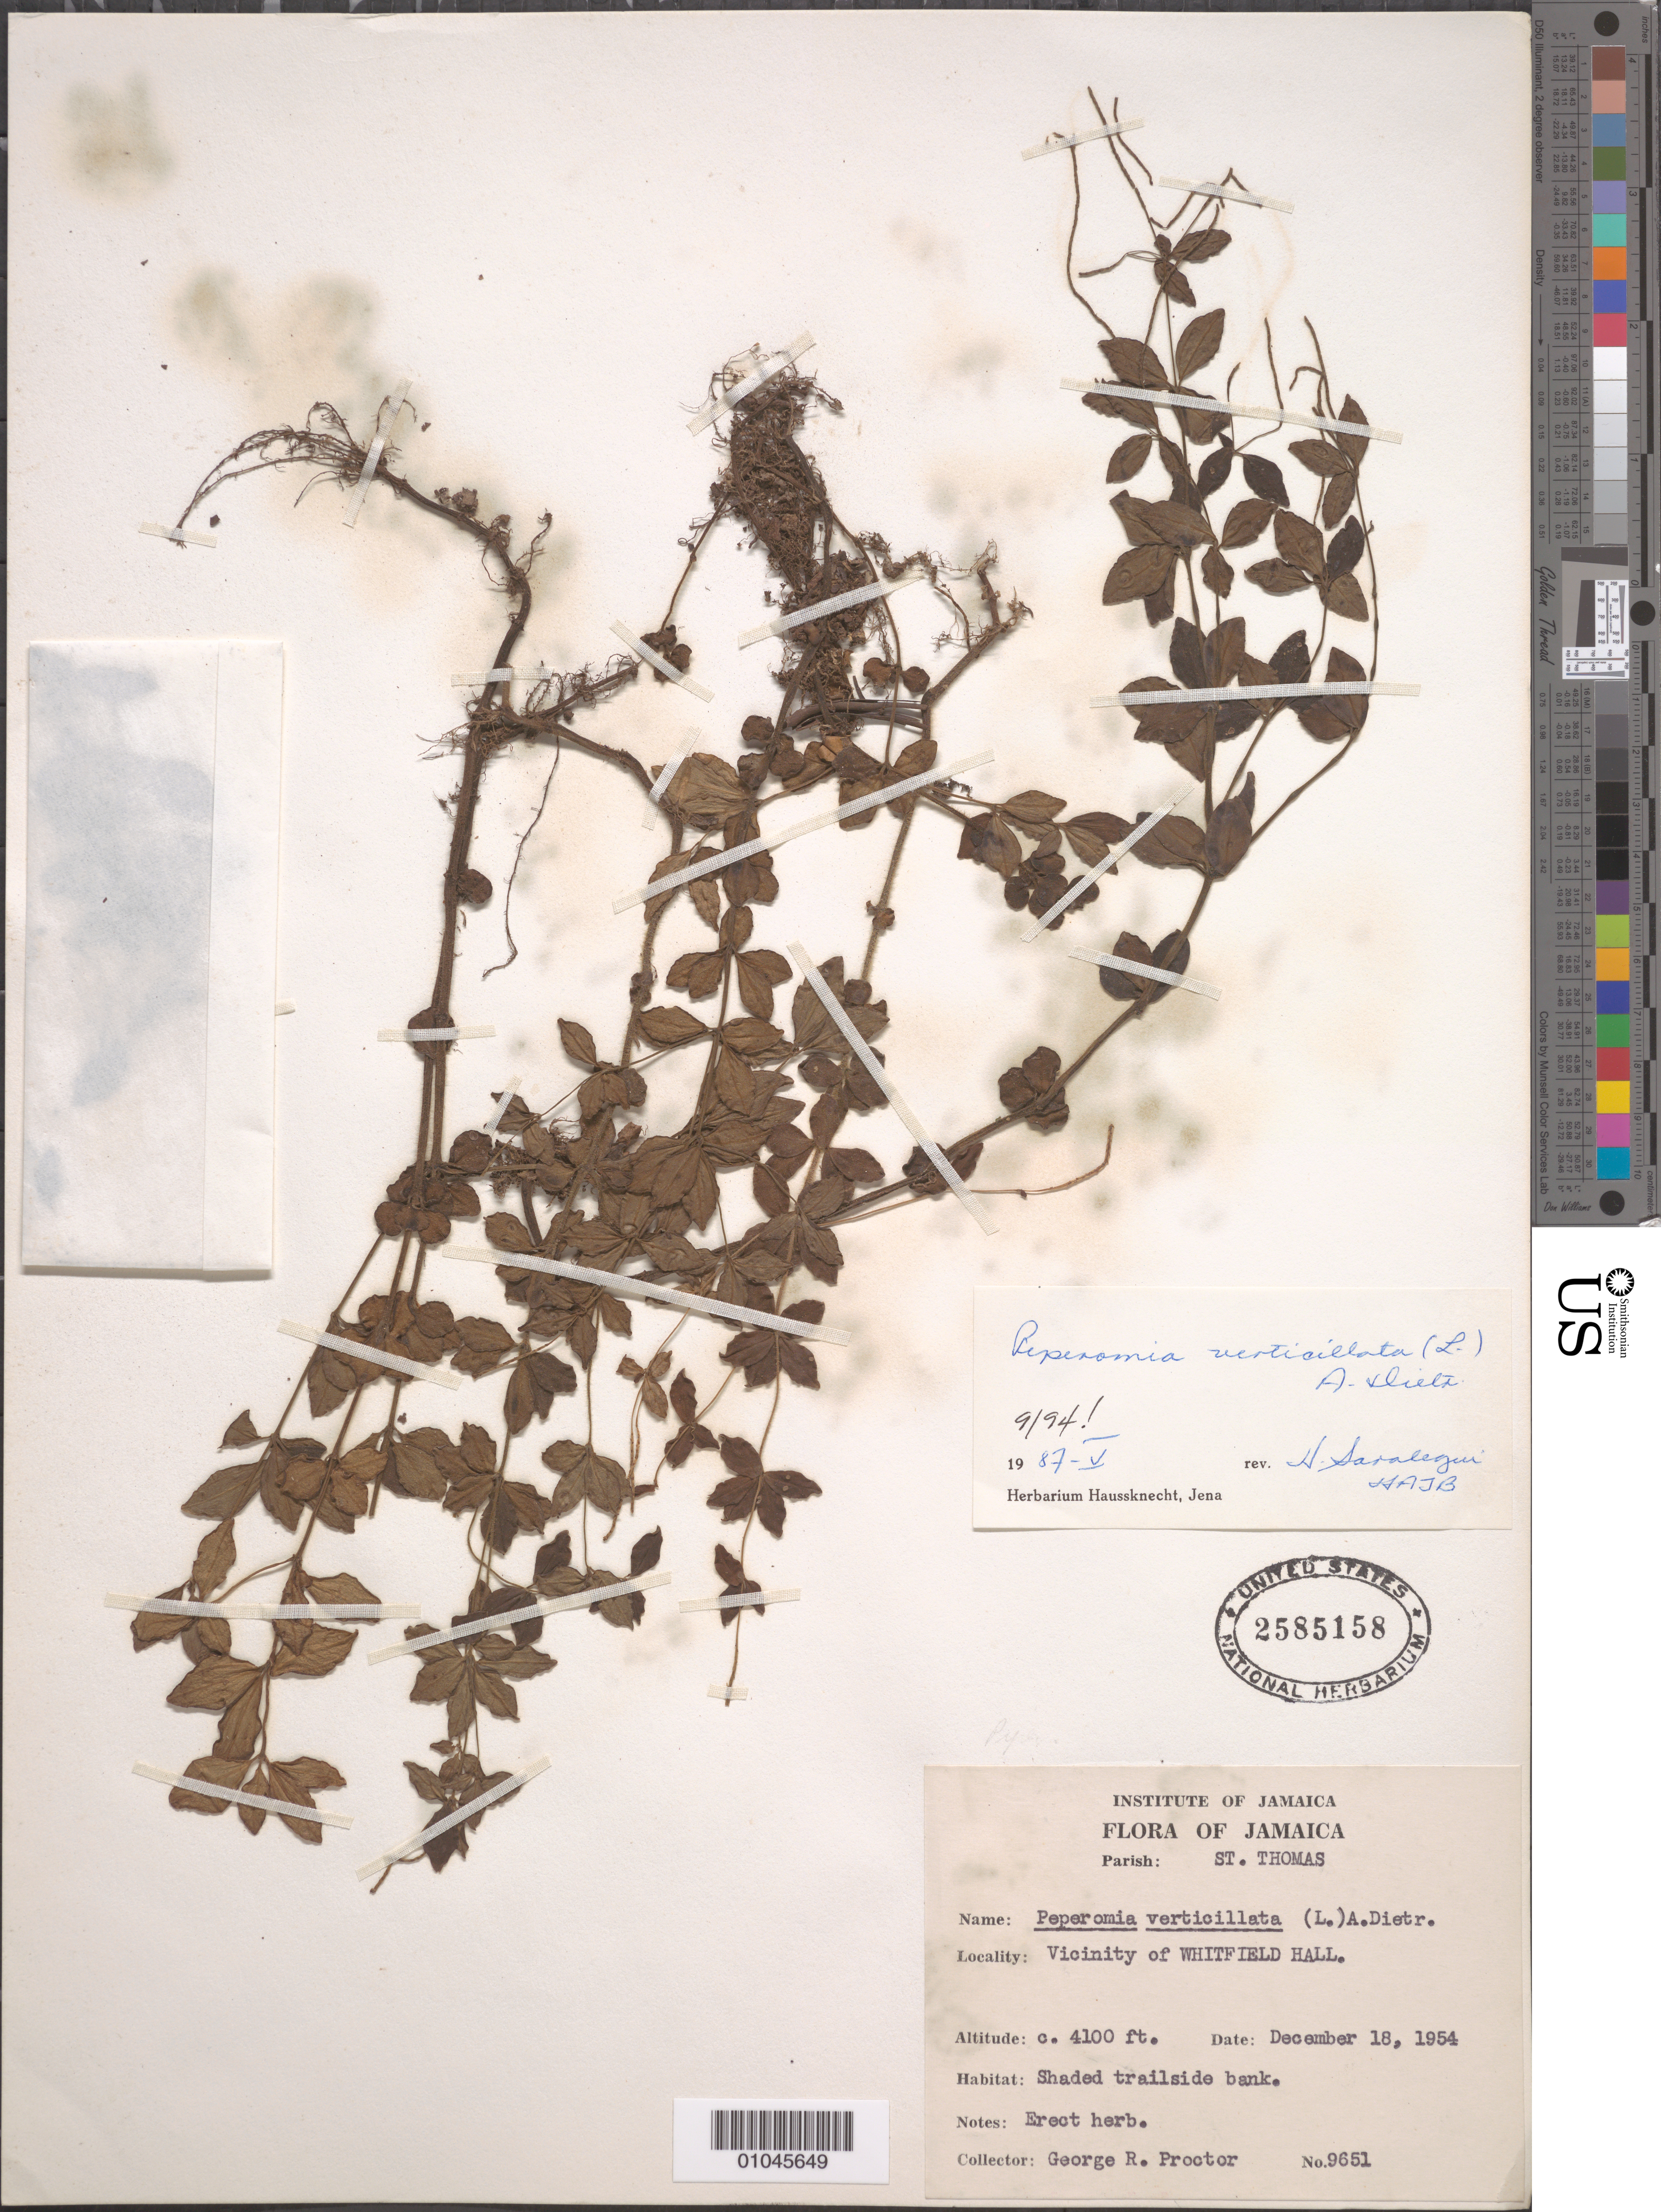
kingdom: Plantae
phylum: Tracheophyta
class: Magnoliopsida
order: Piperales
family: Piperaceae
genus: Peperomia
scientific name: Peperomia verticillata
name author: (L.) A. Dietr.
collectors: G. R. Proctor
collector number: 9651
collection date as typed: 18 Dec 1954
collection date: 1954-12-18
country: Jamaica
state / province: Saint Thomas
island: Jamaica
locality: Vicinity of Whitefield Hall. Shaded trailside bank.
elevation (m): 1250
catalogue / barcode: US 2585158